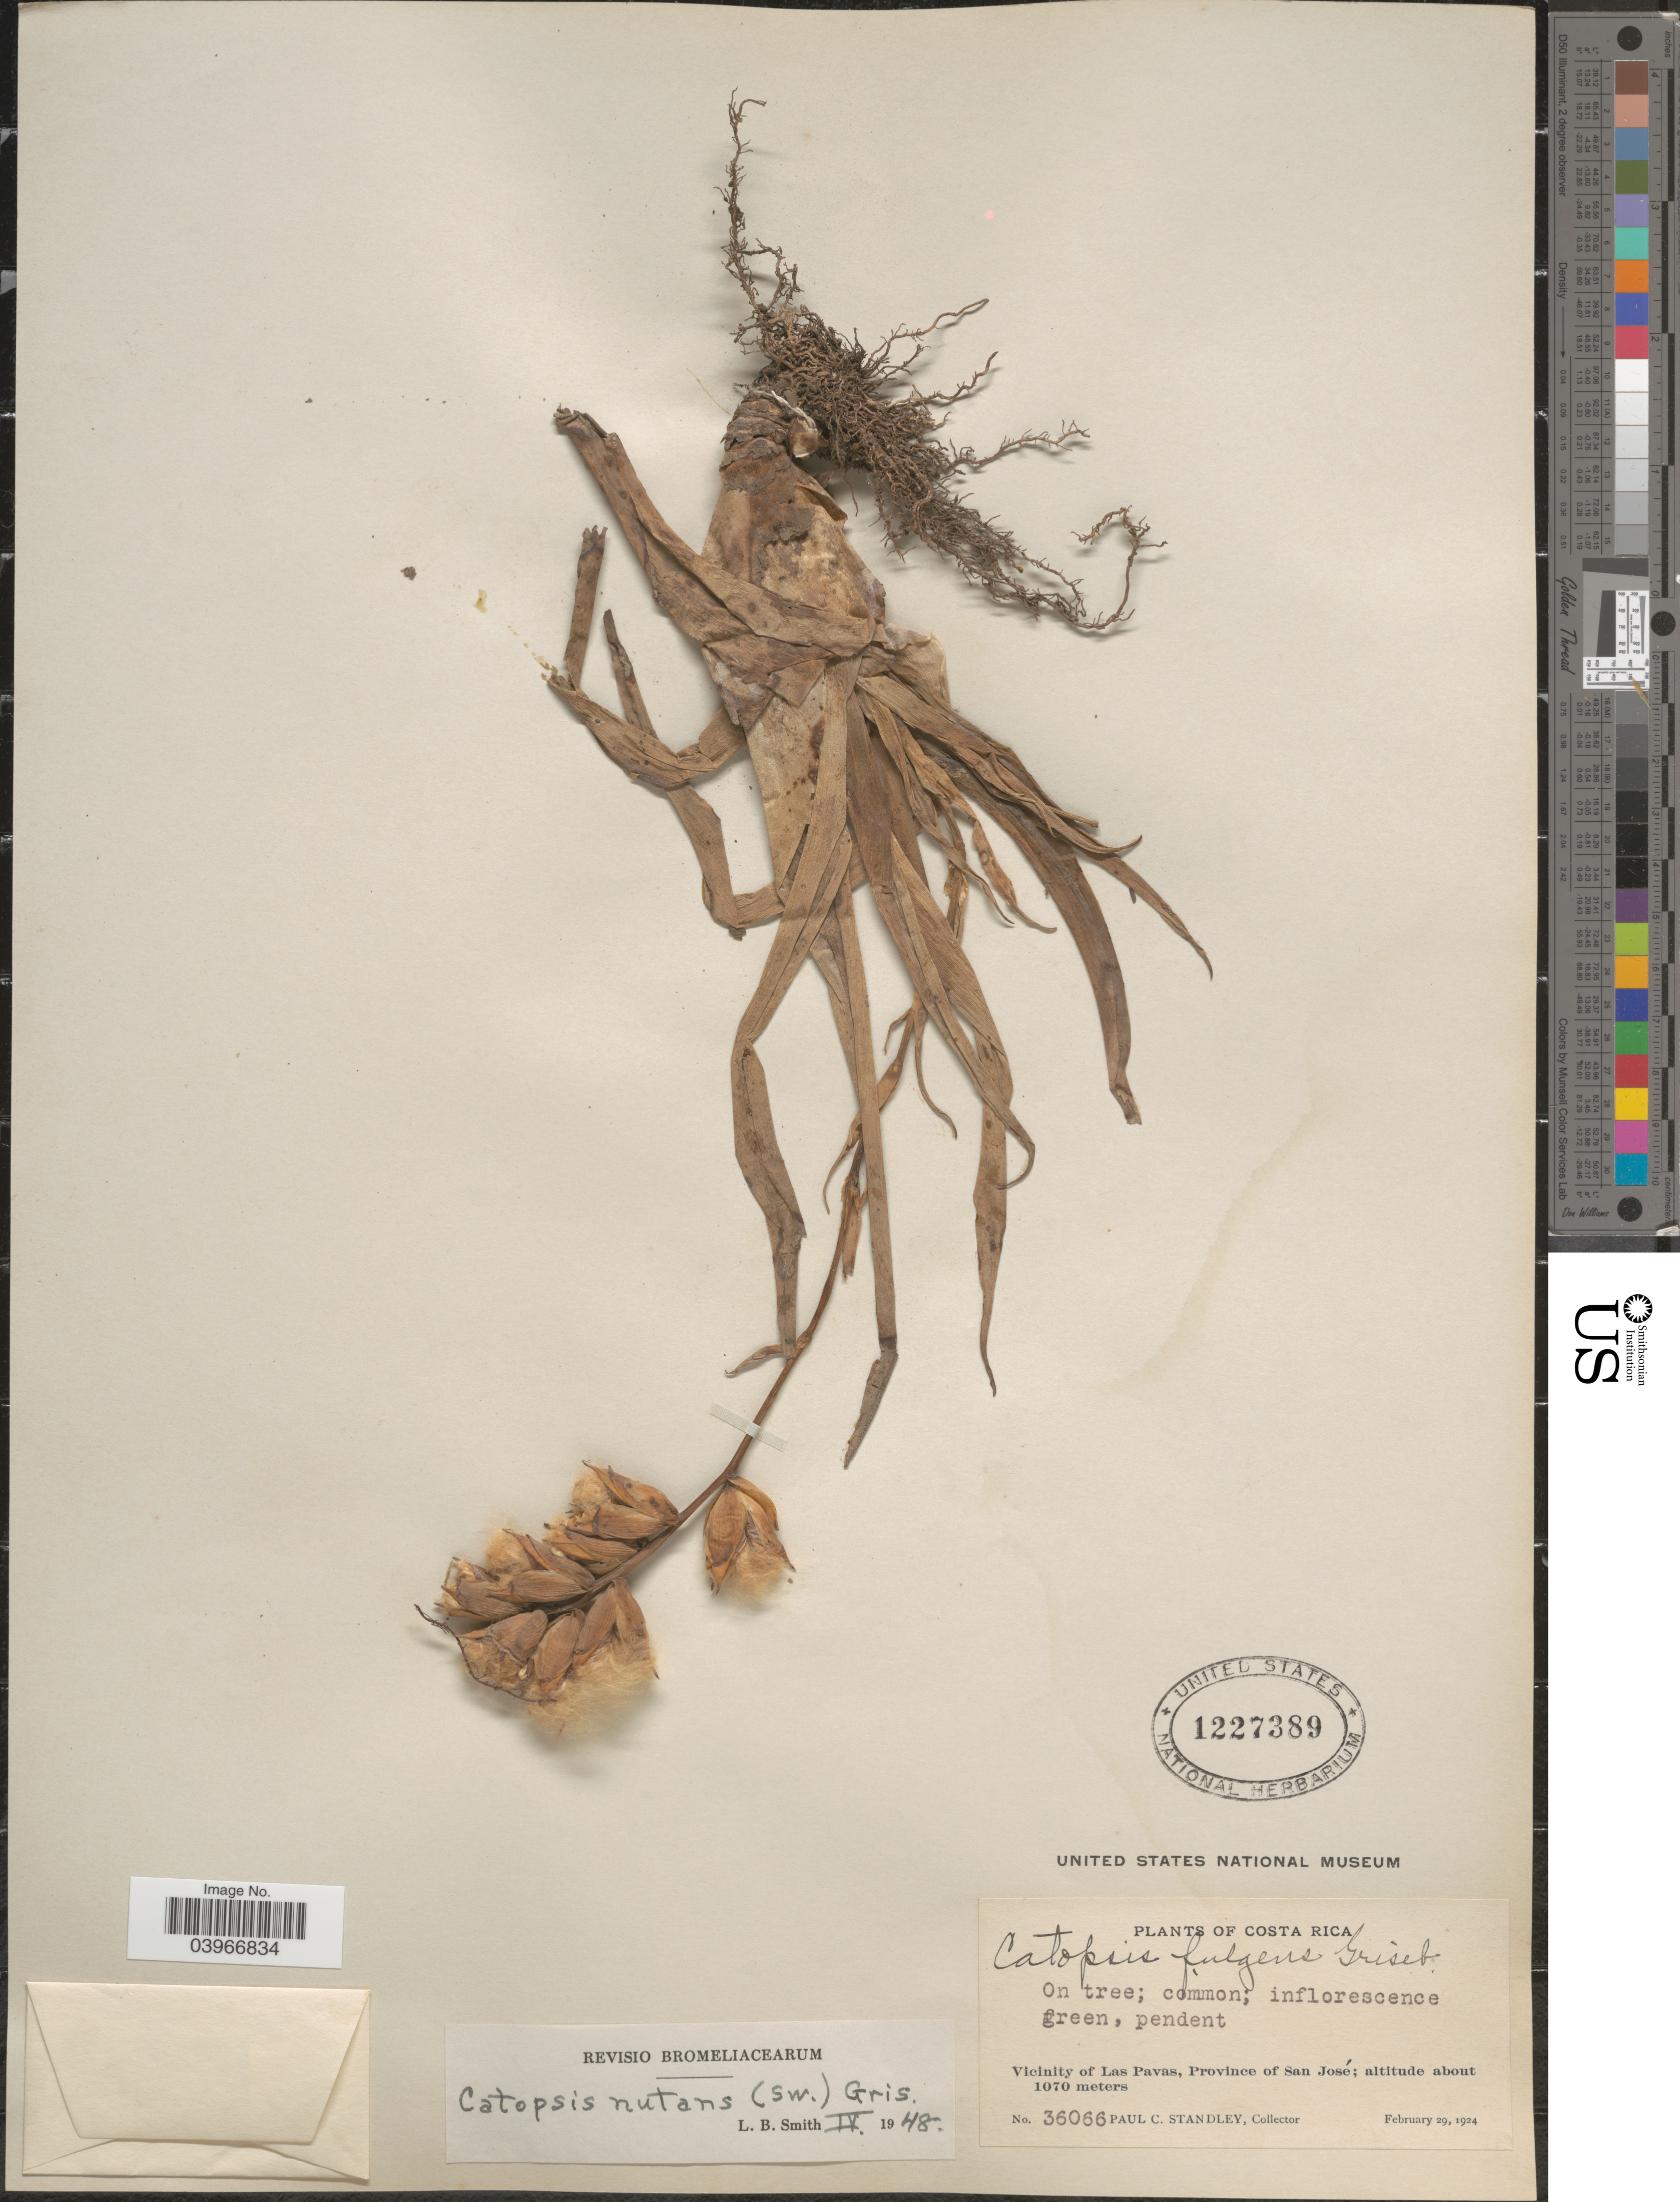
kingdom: Plantae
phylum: Tracheophyta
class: Liliopsida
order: Poales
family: Bromeliaceae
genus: Catopsis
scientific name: Catopsis nutans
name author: (Sw.) Griseb.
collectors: P. C. Standley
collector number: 36066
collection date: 1924-02-29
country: Costa Rica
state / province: San José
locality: Vicinity of Las Pavas.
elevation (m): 1070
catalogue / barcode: US 1227389